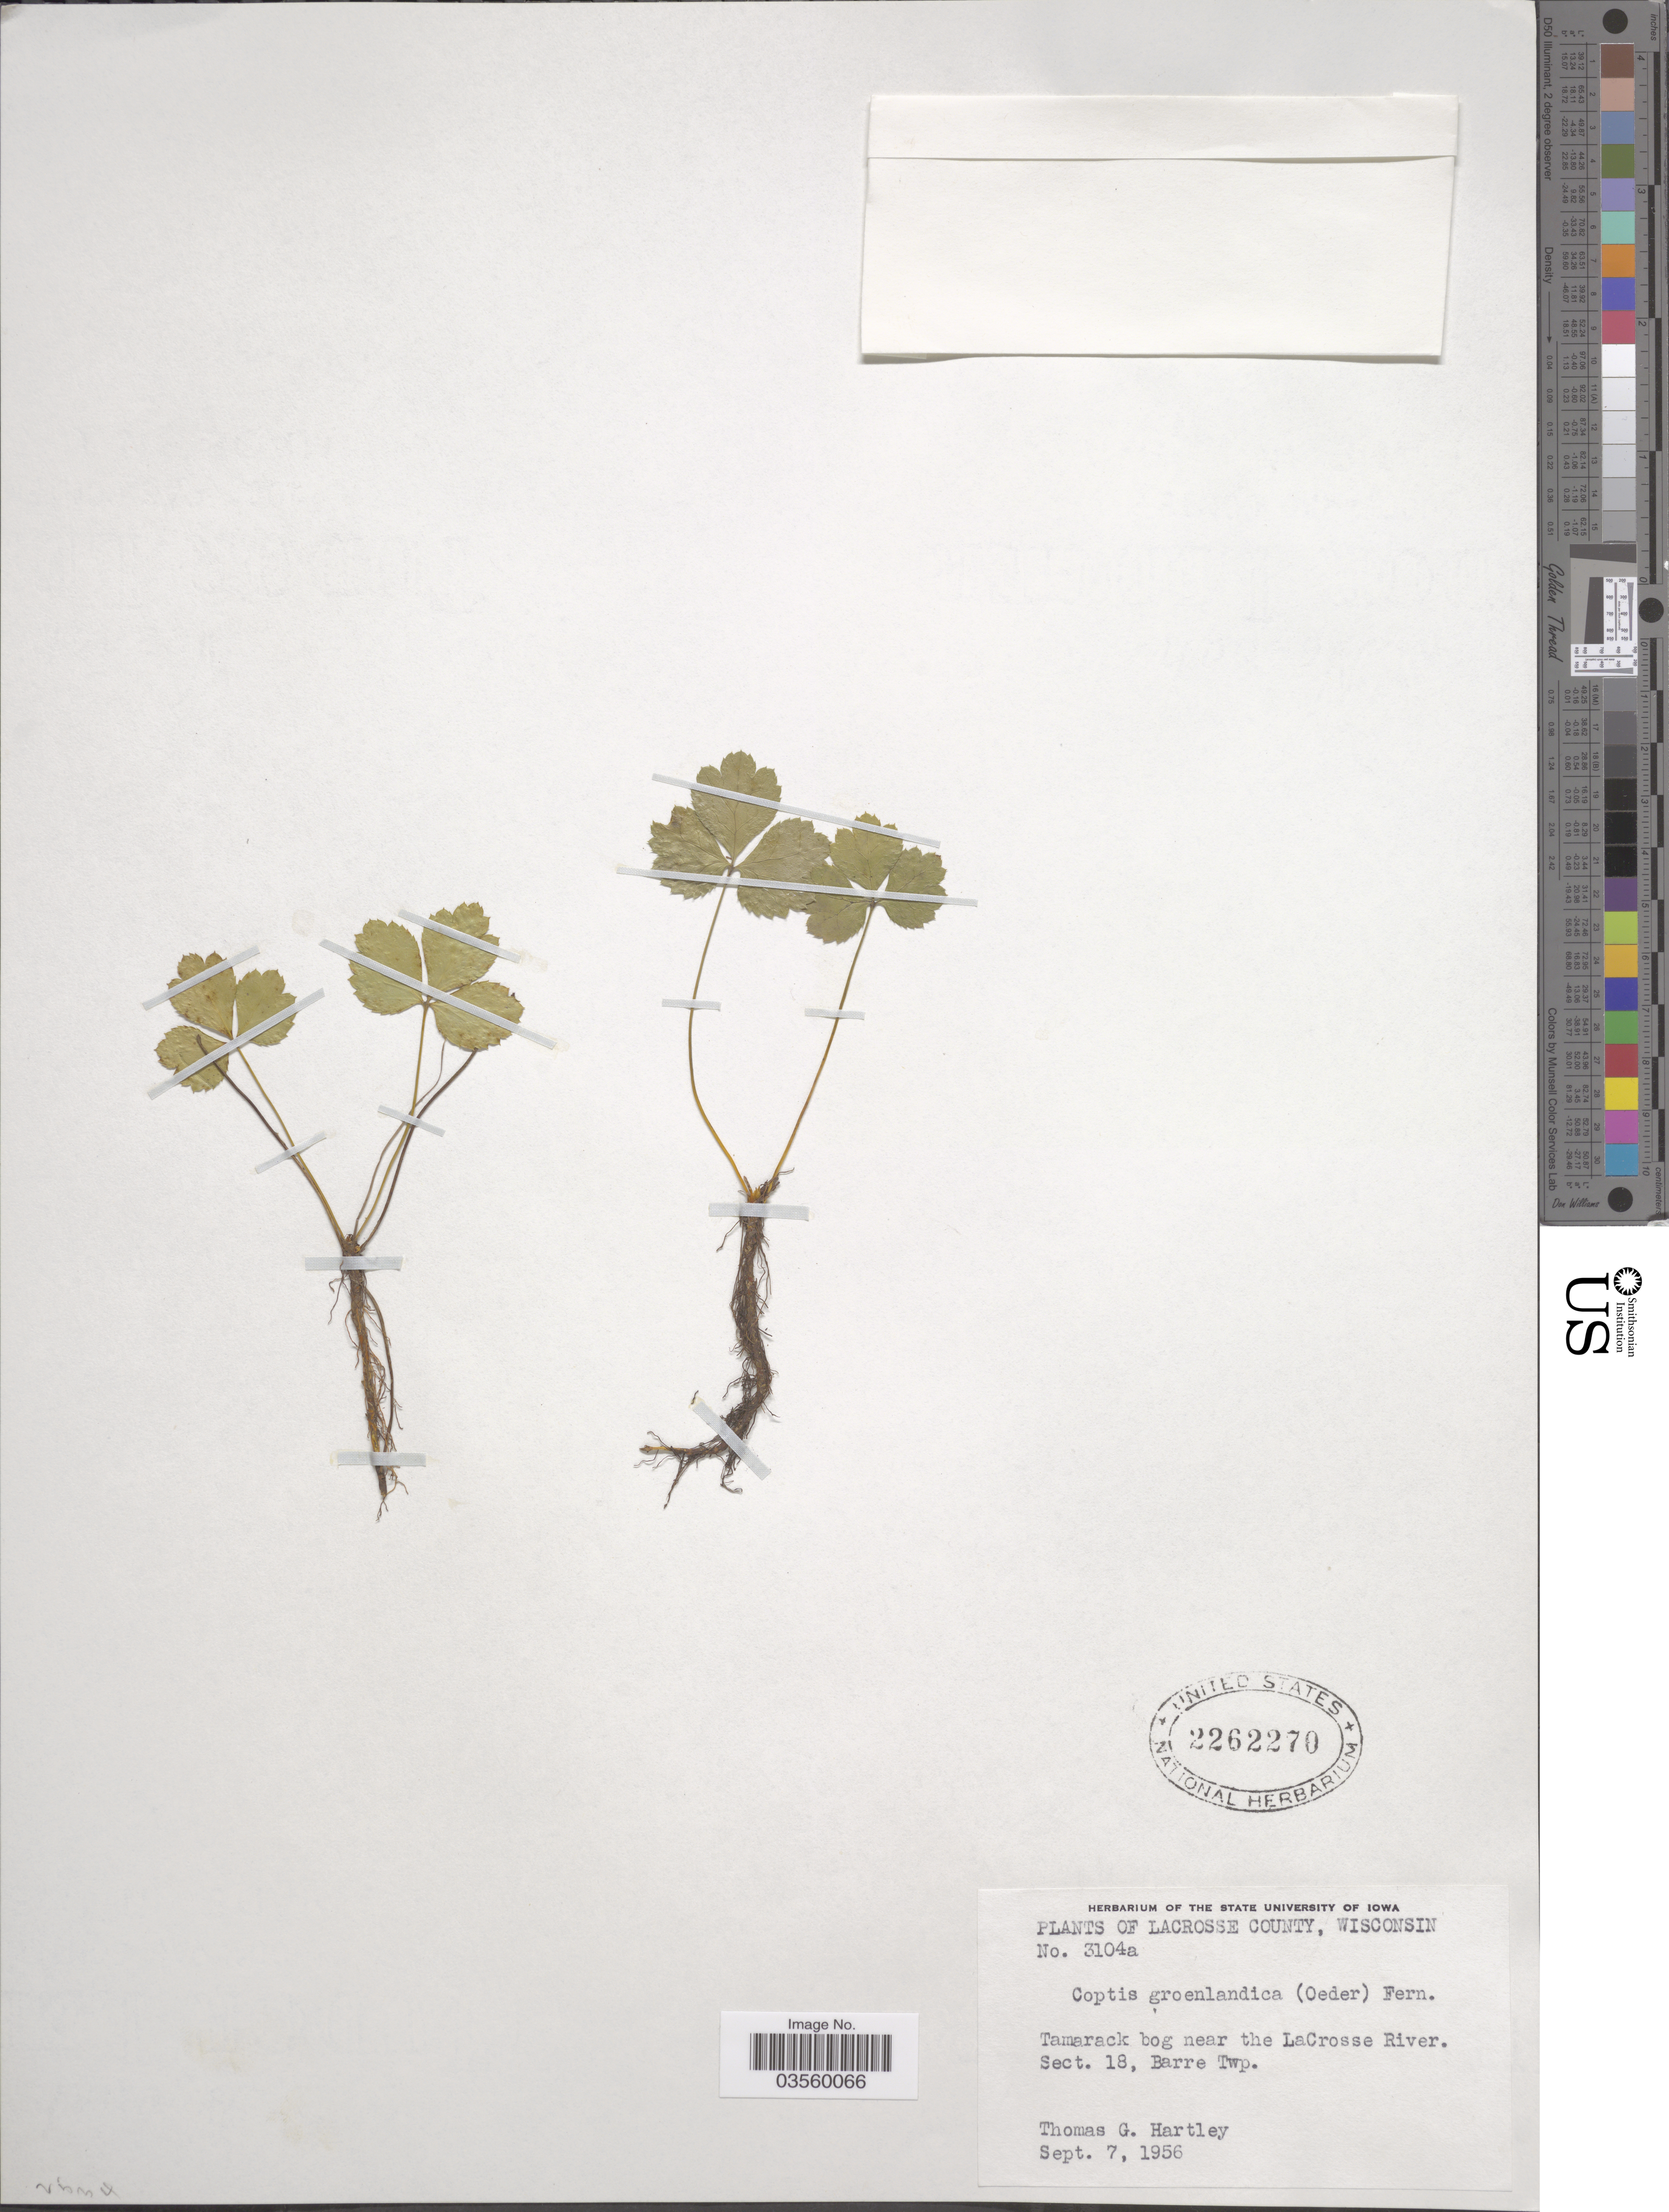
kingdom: Plantae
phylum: Tracheophyta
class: Magnoliopsida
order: Ranunculales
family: Ranunculaceae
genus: Coptis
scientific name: Coptis trifolia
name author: (L.) Salisb.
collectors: T. G. Hartley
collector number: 3104a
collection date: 1956-09-07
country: United States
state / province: Wisconsin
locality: Lacrosse County. Tamarack bog near the LaCrosse River. Sect. 18, Barre Twp.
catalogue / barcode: US 2262270